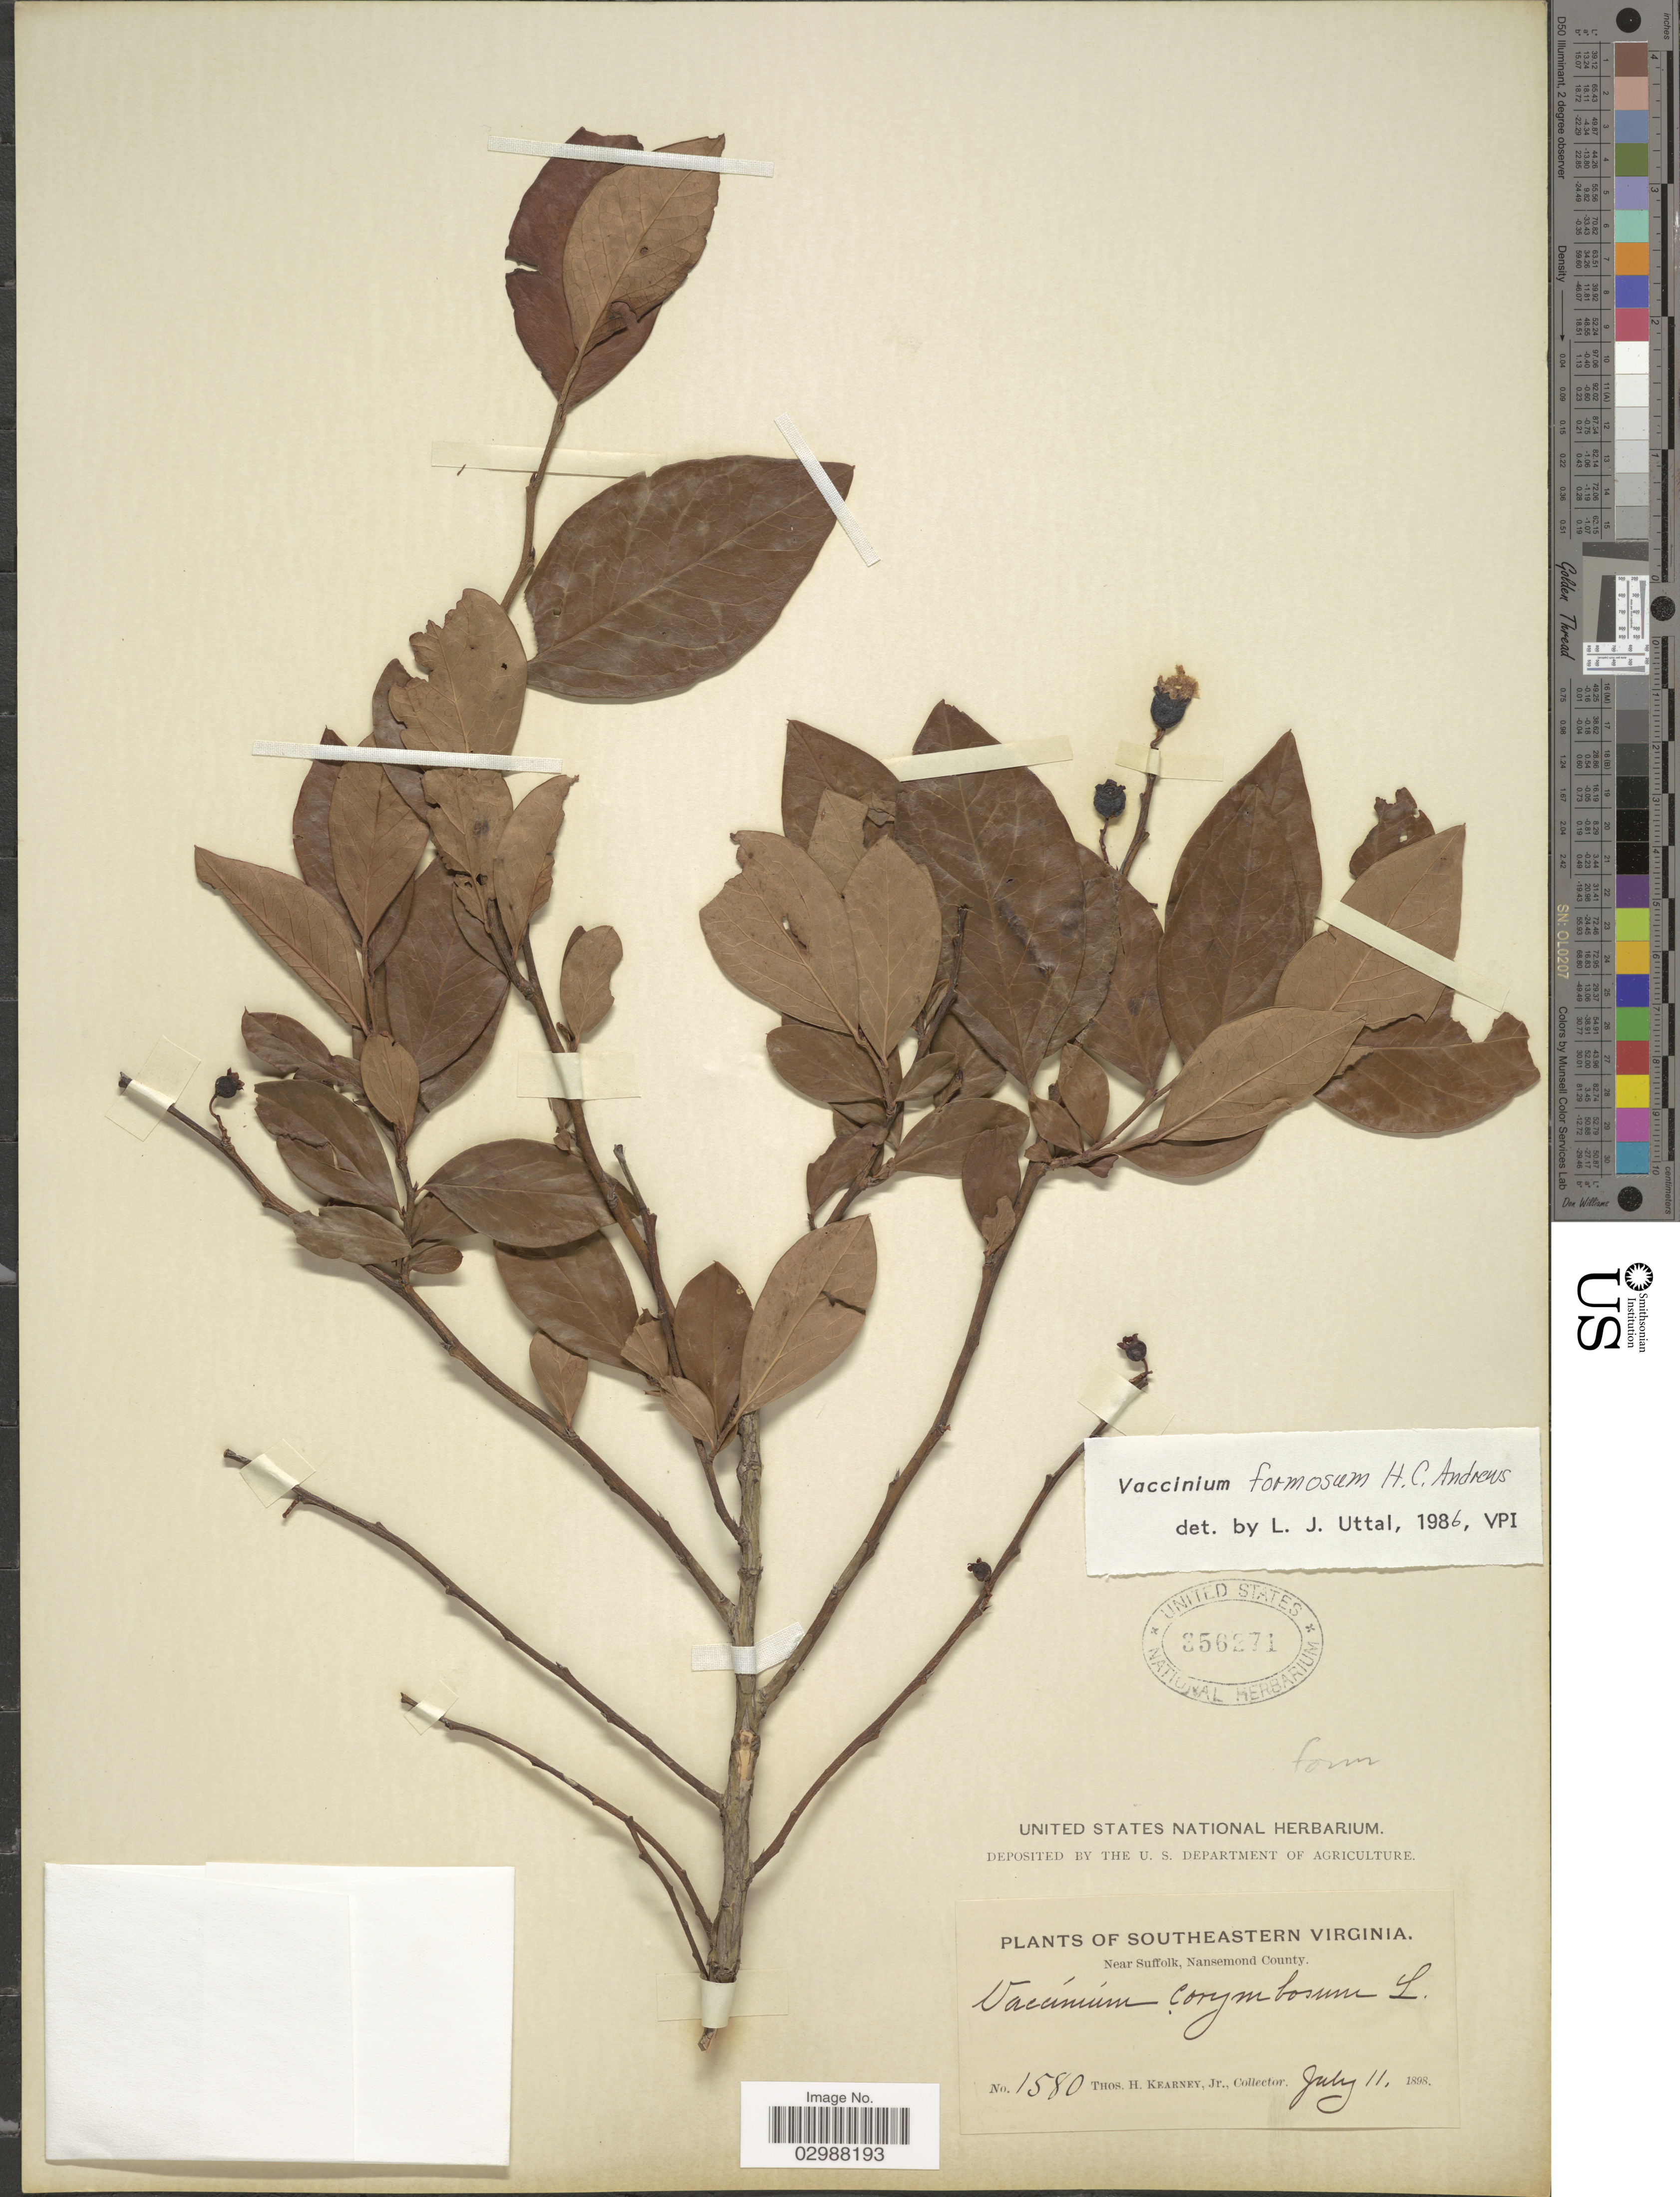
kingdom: Plantae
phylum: Tracheophyta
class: Magnoliopsida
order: Ericales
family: Ericaceae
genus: Vaccinium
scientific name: Vaccinium formosum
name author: Andrews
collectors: T. H. Kearney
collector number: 1580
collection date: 1898-07-11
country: United States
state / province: Virginia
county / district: City of Suffolk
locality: Southeastern Virginia. Near Suffolk, Nansemond County.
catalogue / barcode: US 356271